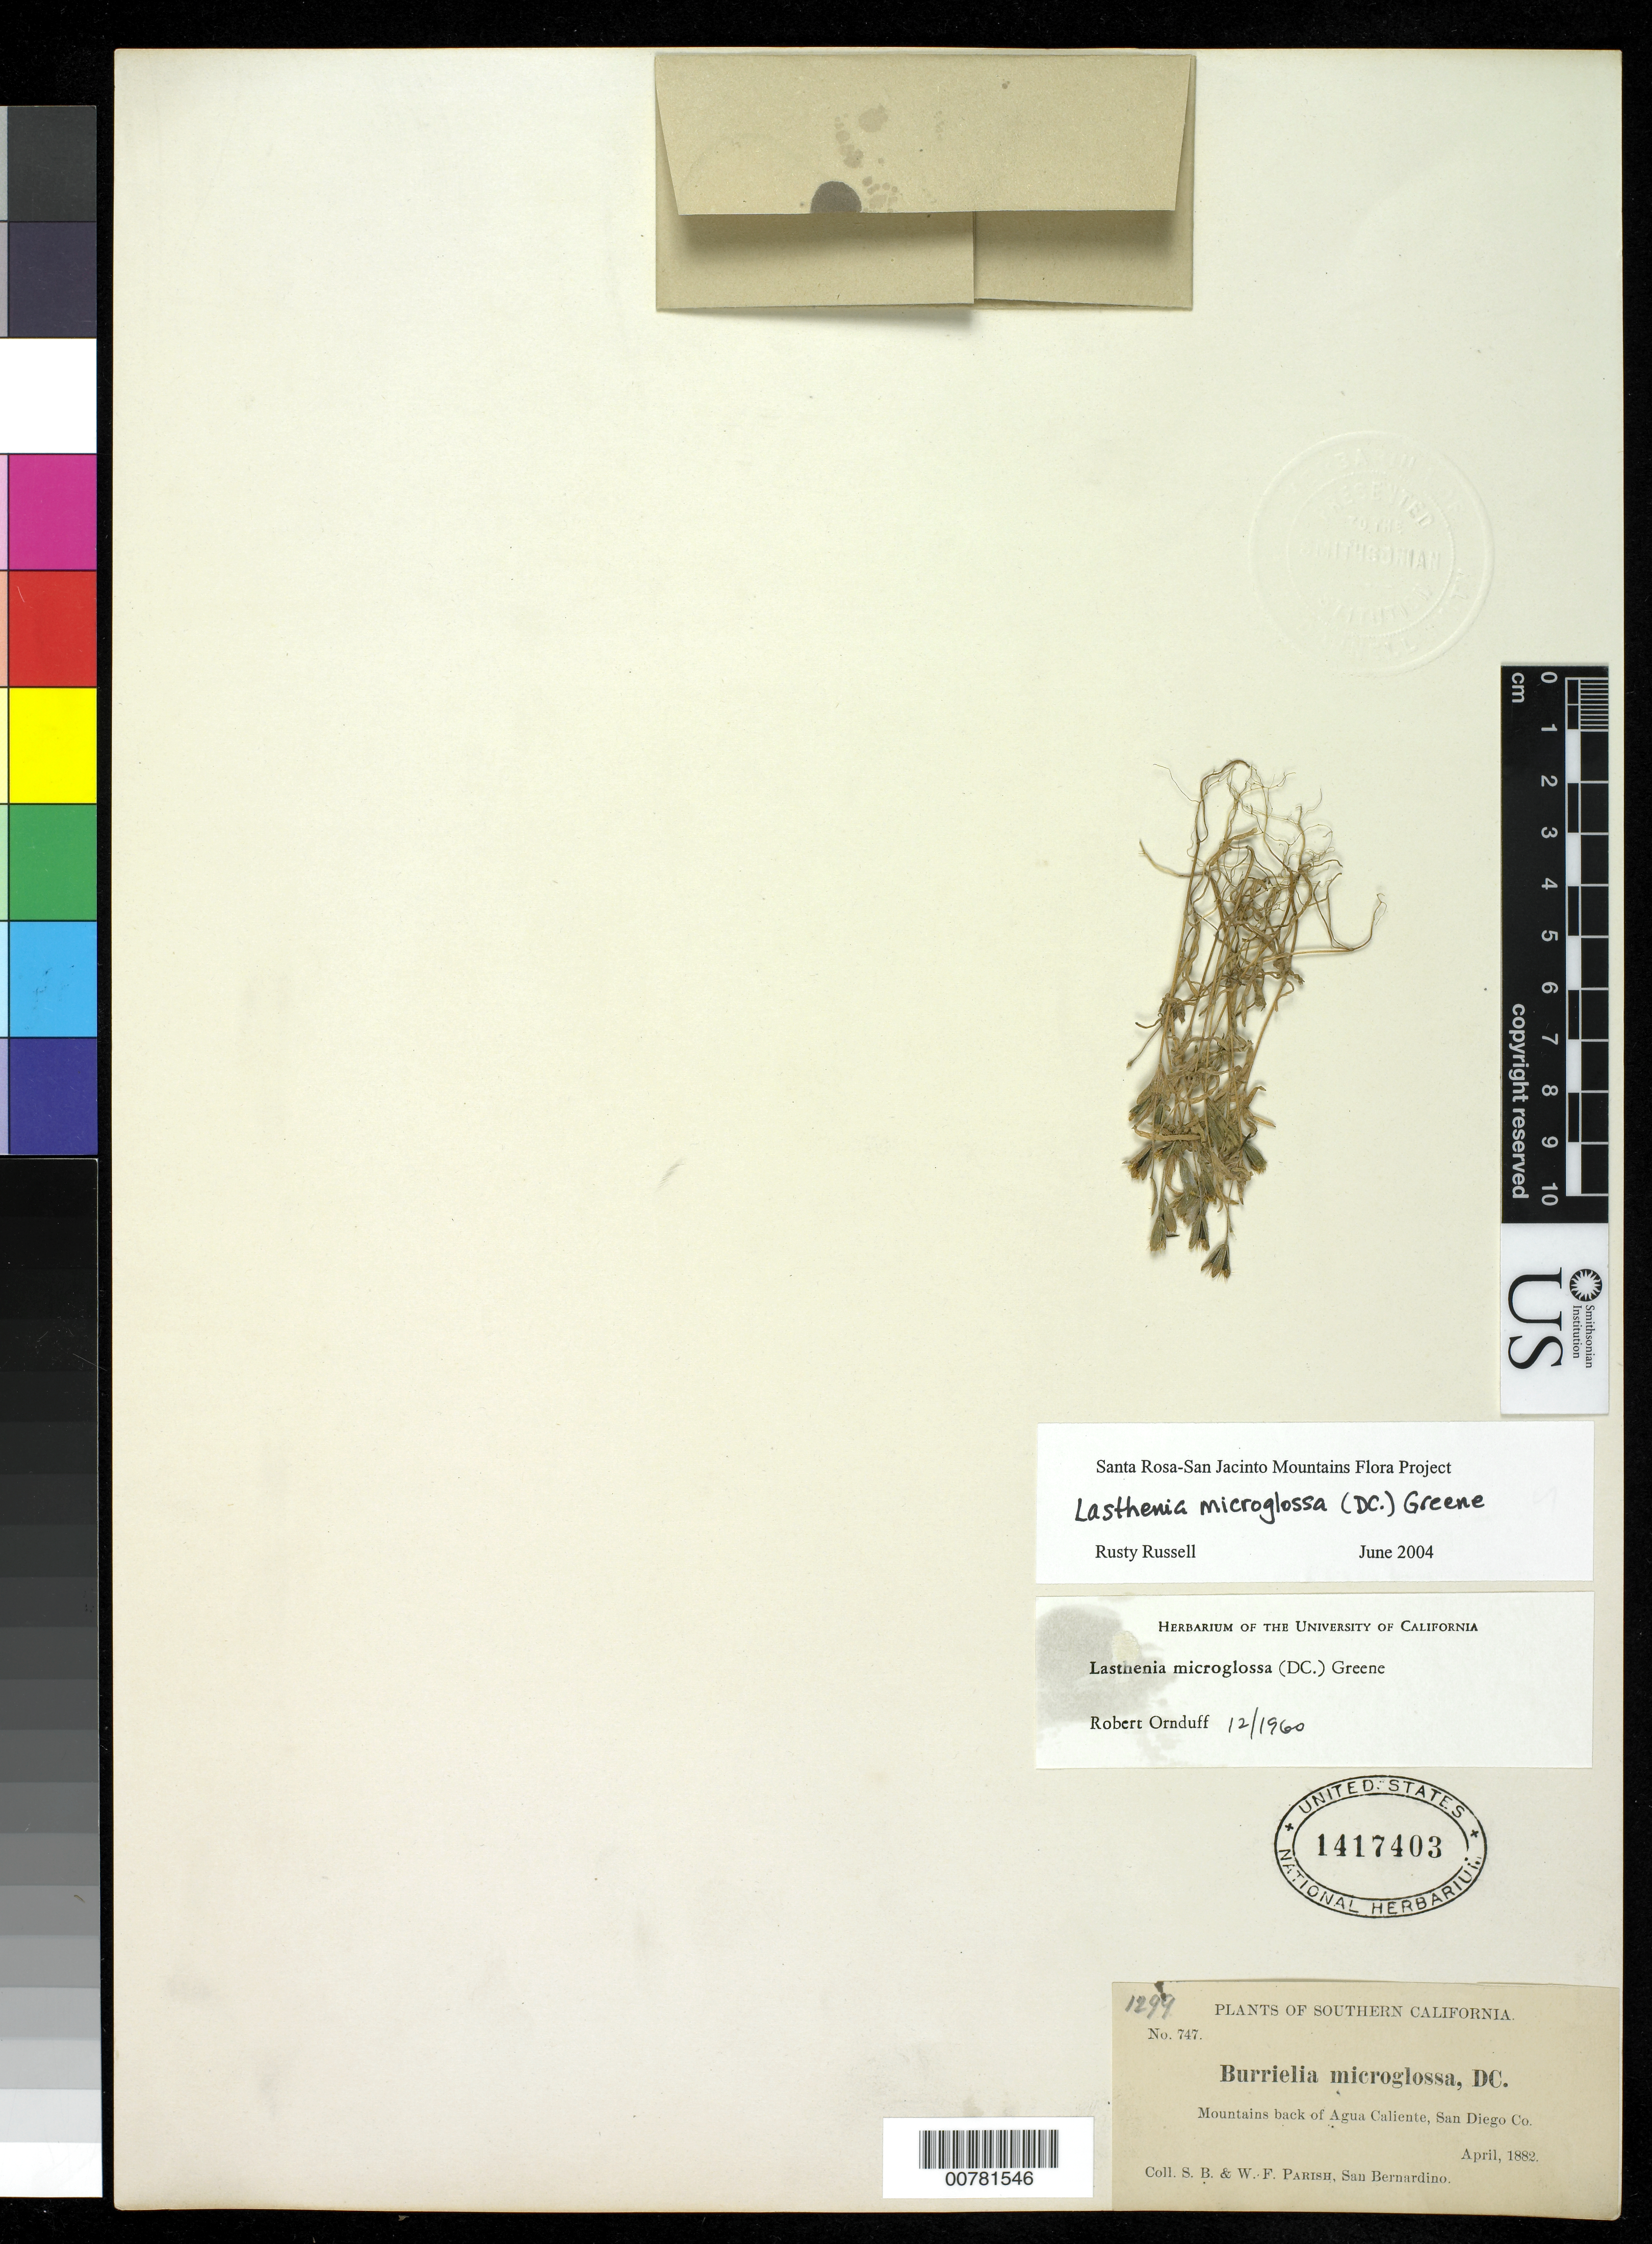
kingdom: Plantae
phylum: Tracheophyta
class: Magnoliopsida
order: Asterales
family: Asteraceae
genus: Lasthenia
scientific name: Lasthenia microglossa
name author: (DC.) Greene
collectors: S. B. Parish & W. F. Parish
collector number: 747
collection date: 1882-04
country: United States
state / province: California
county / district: San Diego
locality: Southern California. Mountains back of Agua Caliente, San Diego Co.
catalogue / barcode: US 1417403